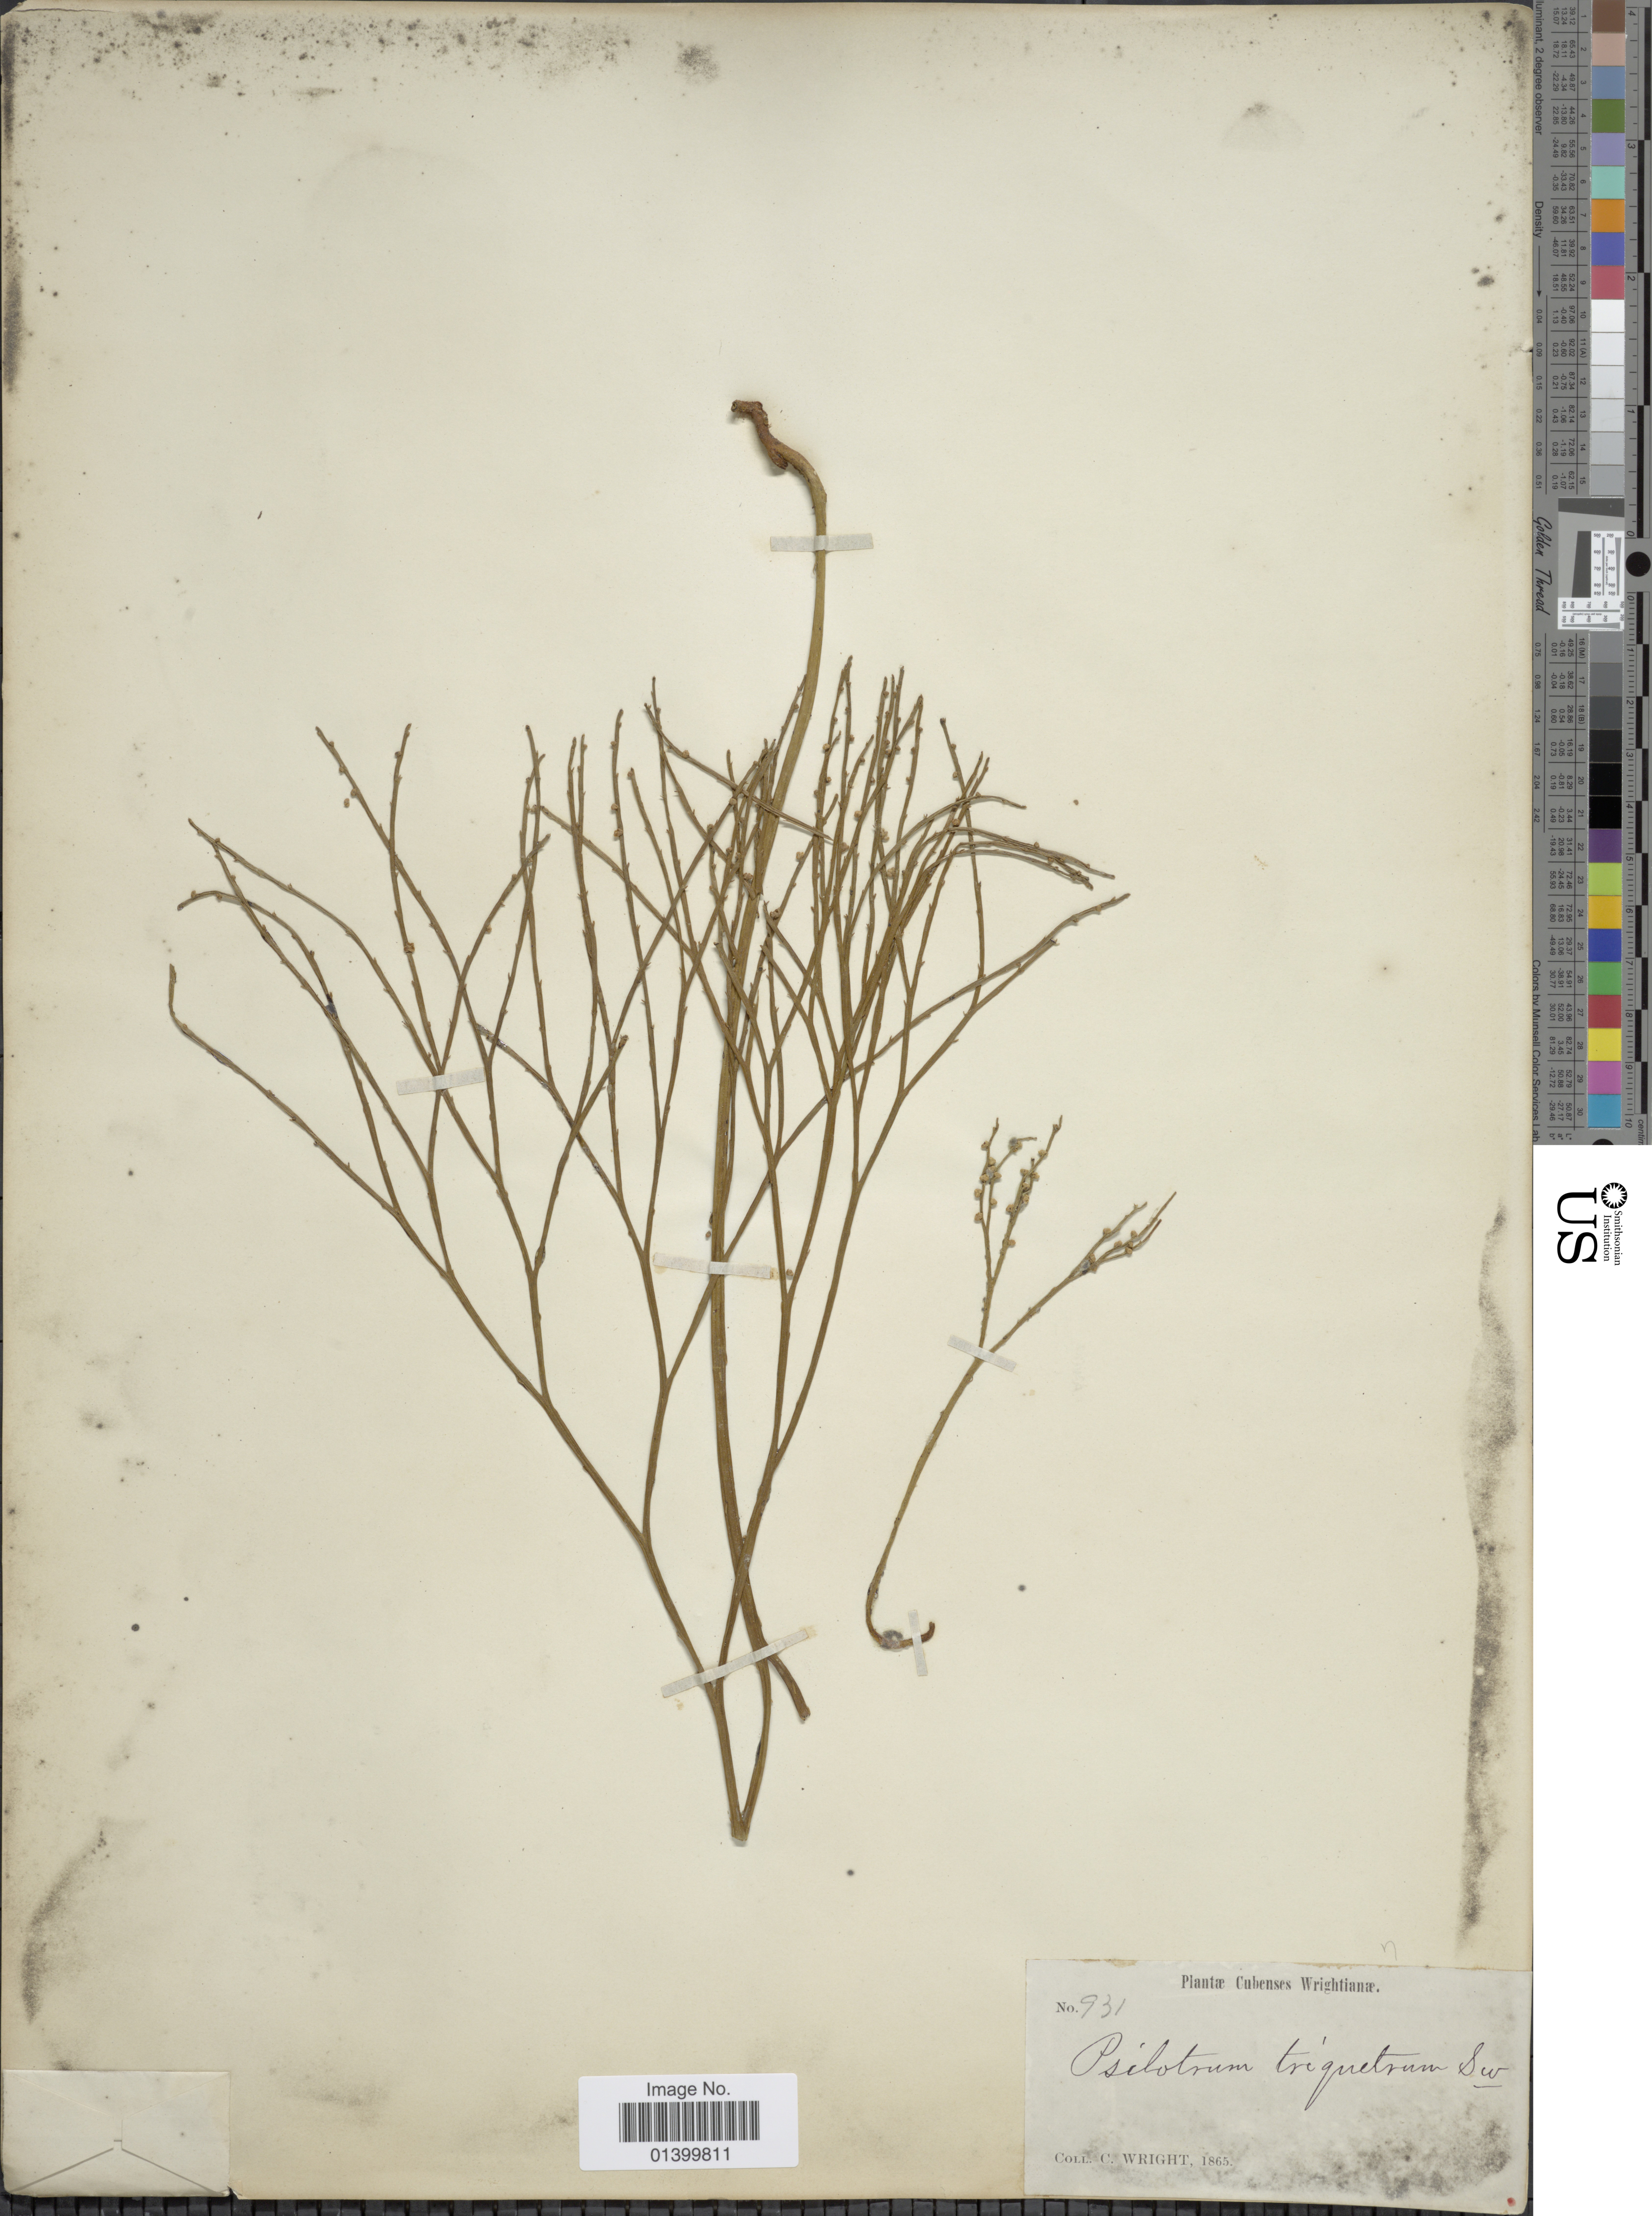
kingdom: Plantae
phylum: Tracheophyta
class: Polypodiopsida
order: Psilotales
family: Psilotaceae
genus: Psilotum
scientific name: Psilotum nudum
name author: (L.) P. Beauv.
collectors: C. Wright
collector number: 931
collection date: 1865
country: Cuba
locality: Plantæ Cubenses Wrightianæ